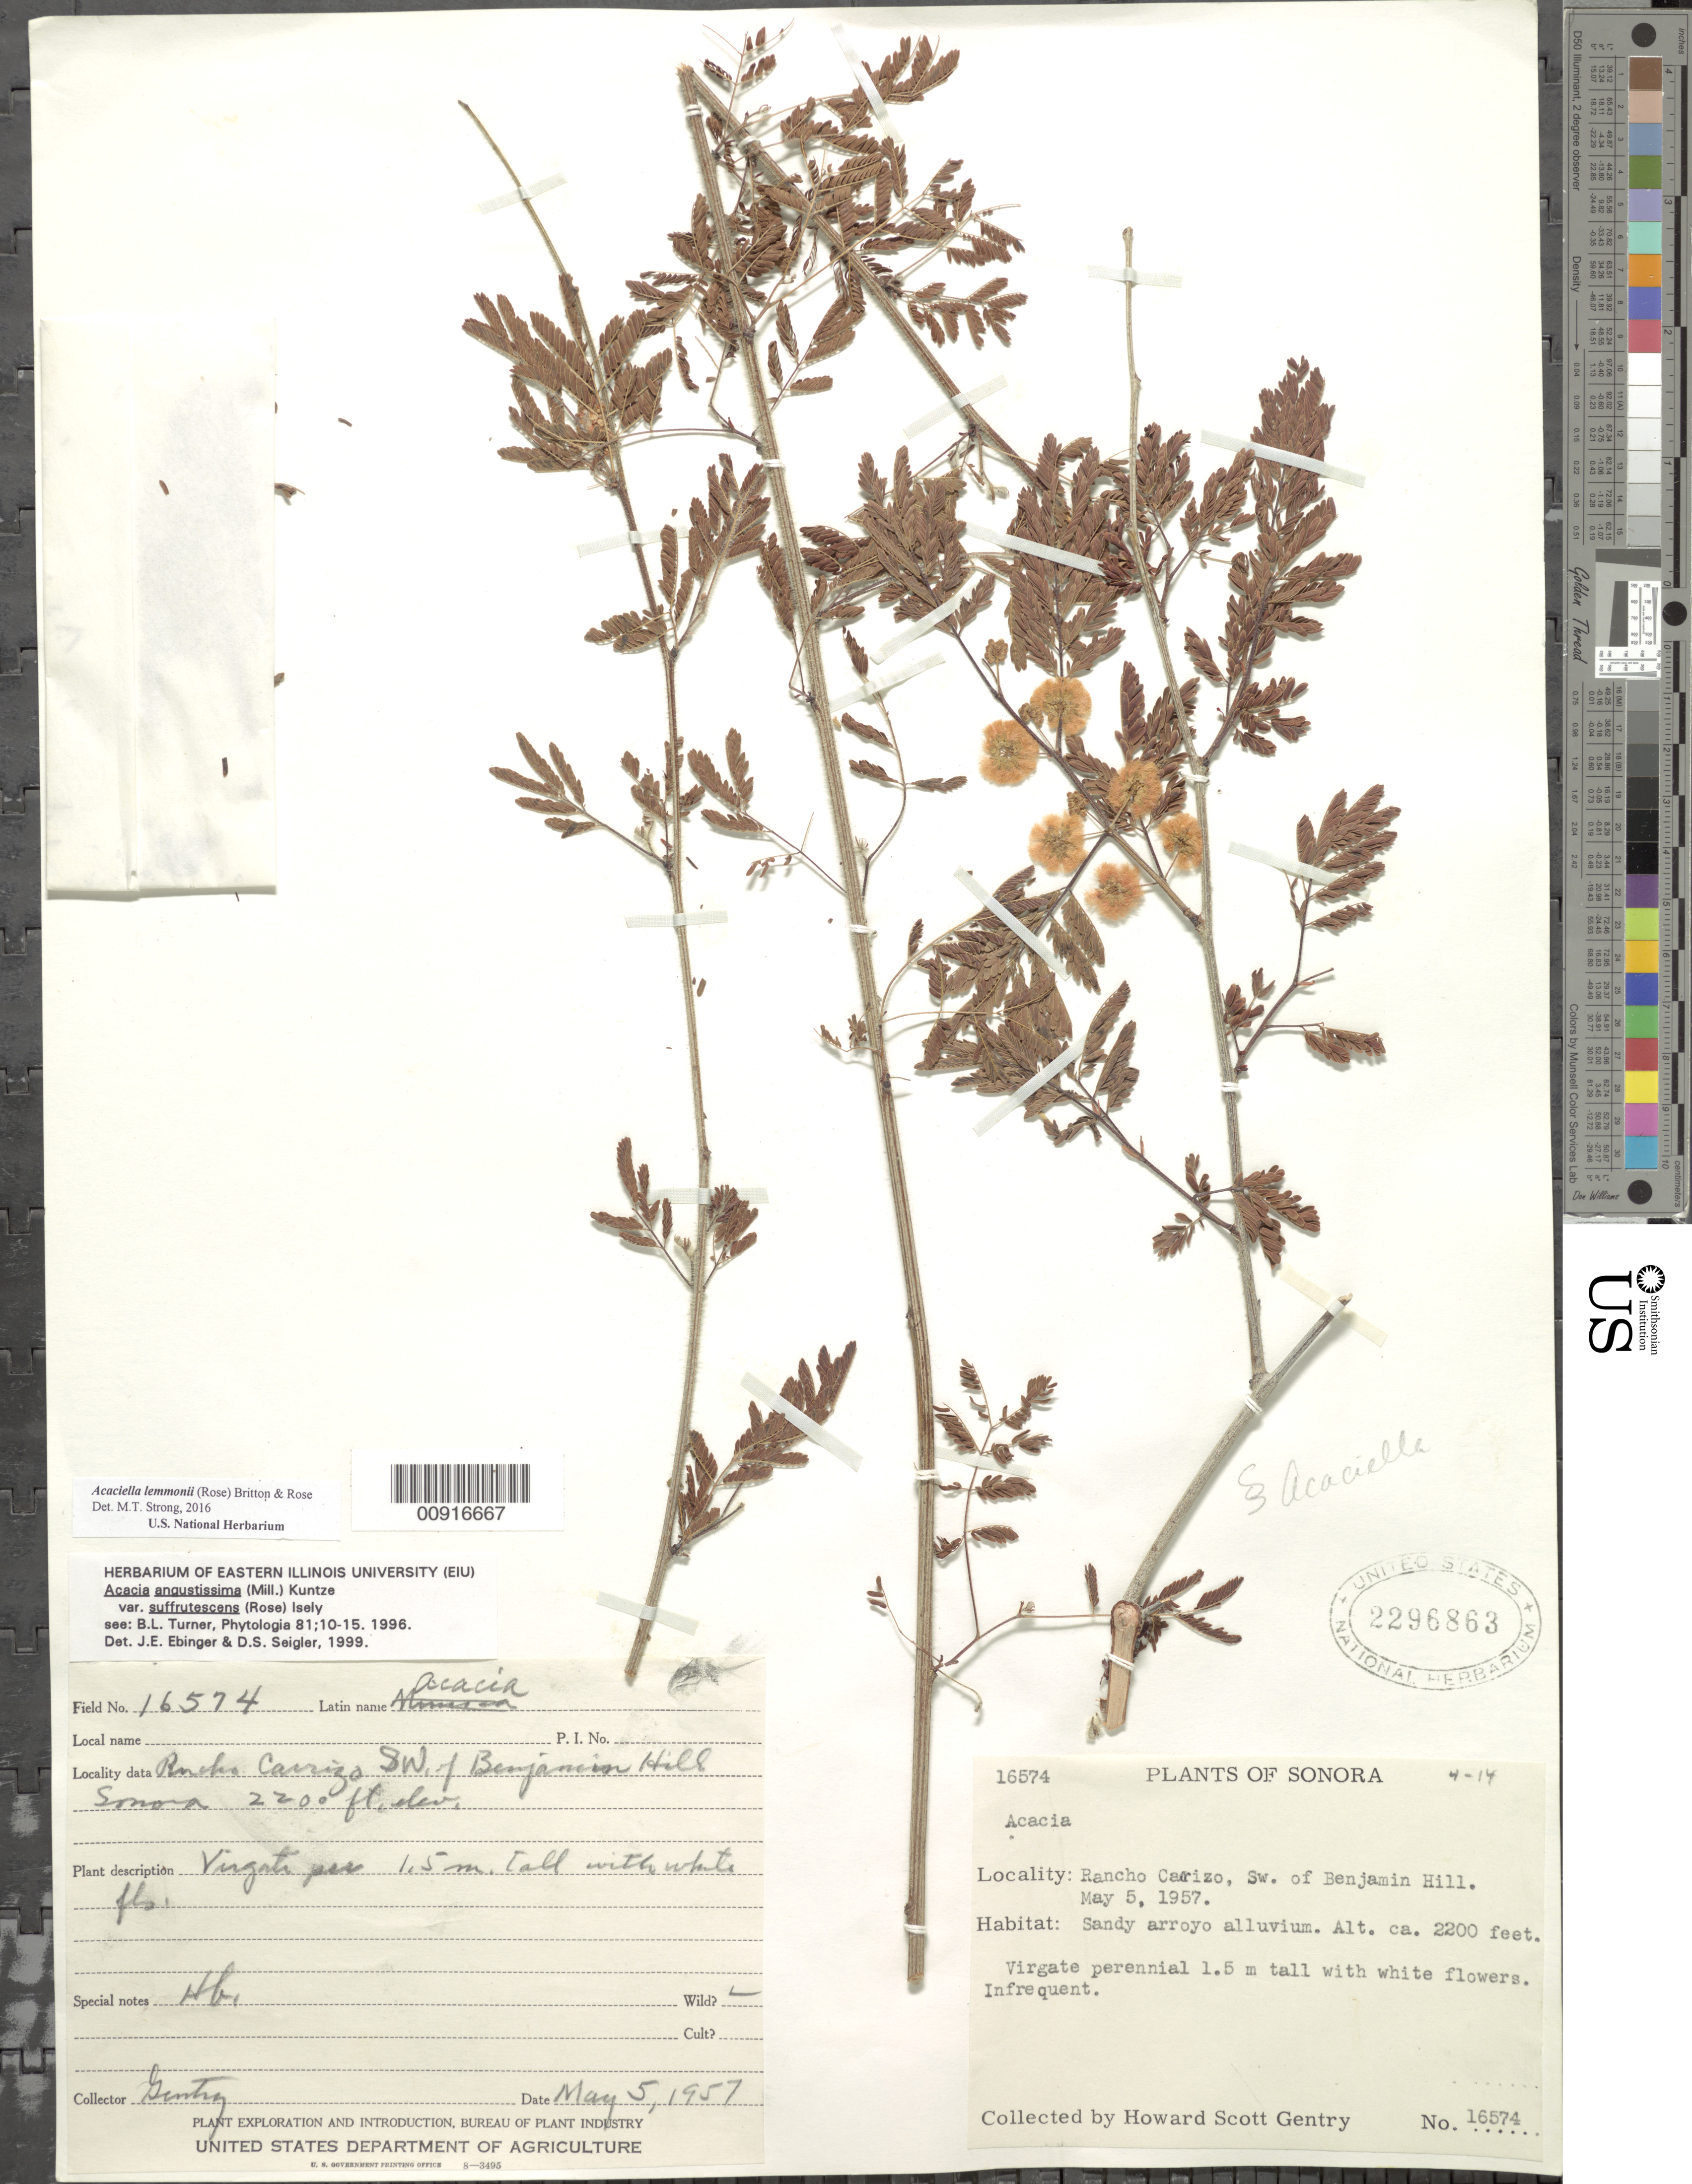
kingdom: Plantae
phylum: Tracheophyta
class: Magnoliopsida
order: Fabales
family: Fabaceae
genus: Acaciella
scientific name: Acaciella lemmonii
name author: (Rose) Britton & Rose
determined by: Strong, M. T., (US), Smithsonian Institution - National Museum of Natural History (UNITED STATES)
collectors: H. S. Gentry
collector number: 16574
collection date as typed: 05 May 1957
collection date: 1957-05-05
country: Mexico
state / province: Sonora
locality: Rancho Carrizo, SW of Benjamin Hill, Sonora.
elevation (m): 671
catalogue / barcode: US 2296863